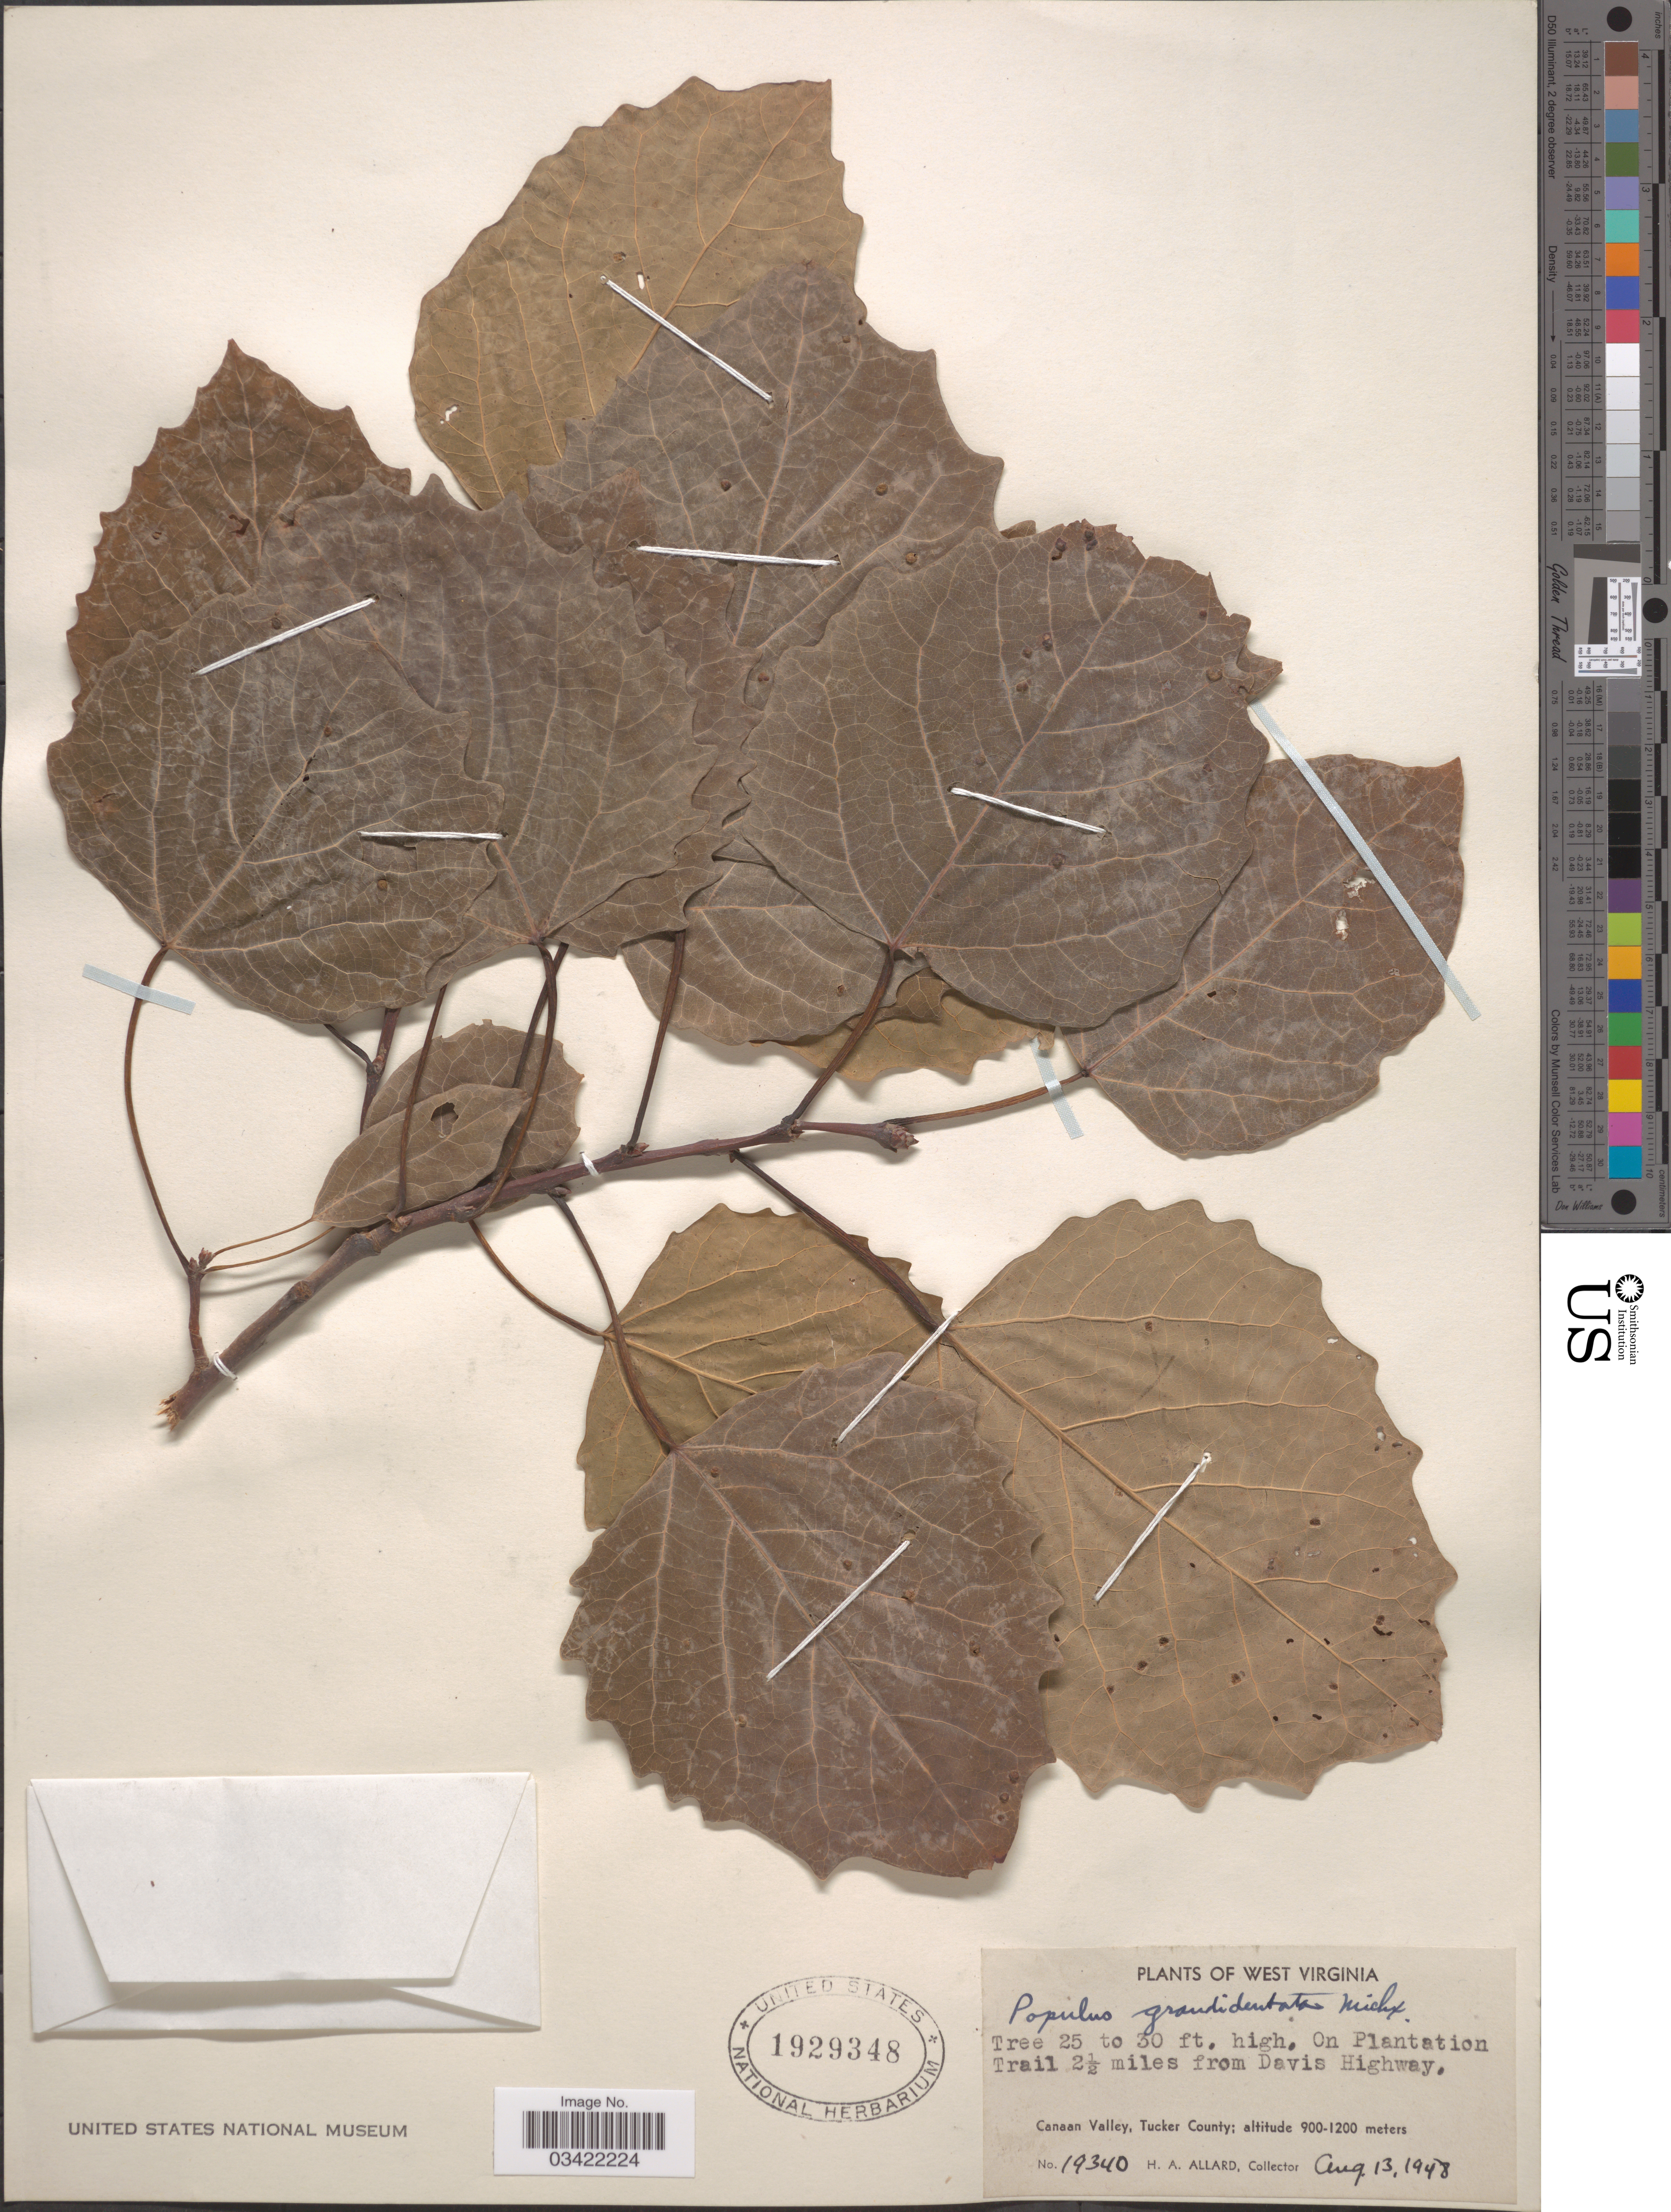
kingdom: Plantae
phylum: Tracheophyta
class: Magnoliopsida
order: Malpighiales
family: Salicaceae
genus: Populus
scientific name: Populus grandidentata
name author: Michx.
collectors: H. A. Allard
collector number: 19340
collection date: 1948-08-13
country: United States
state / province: West Virginia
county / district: Tucker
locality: On Plantation Trail 2½ miles from Davis Highway. Canaan Valley, Tucker County.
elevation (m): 900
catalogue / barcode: US 1929348